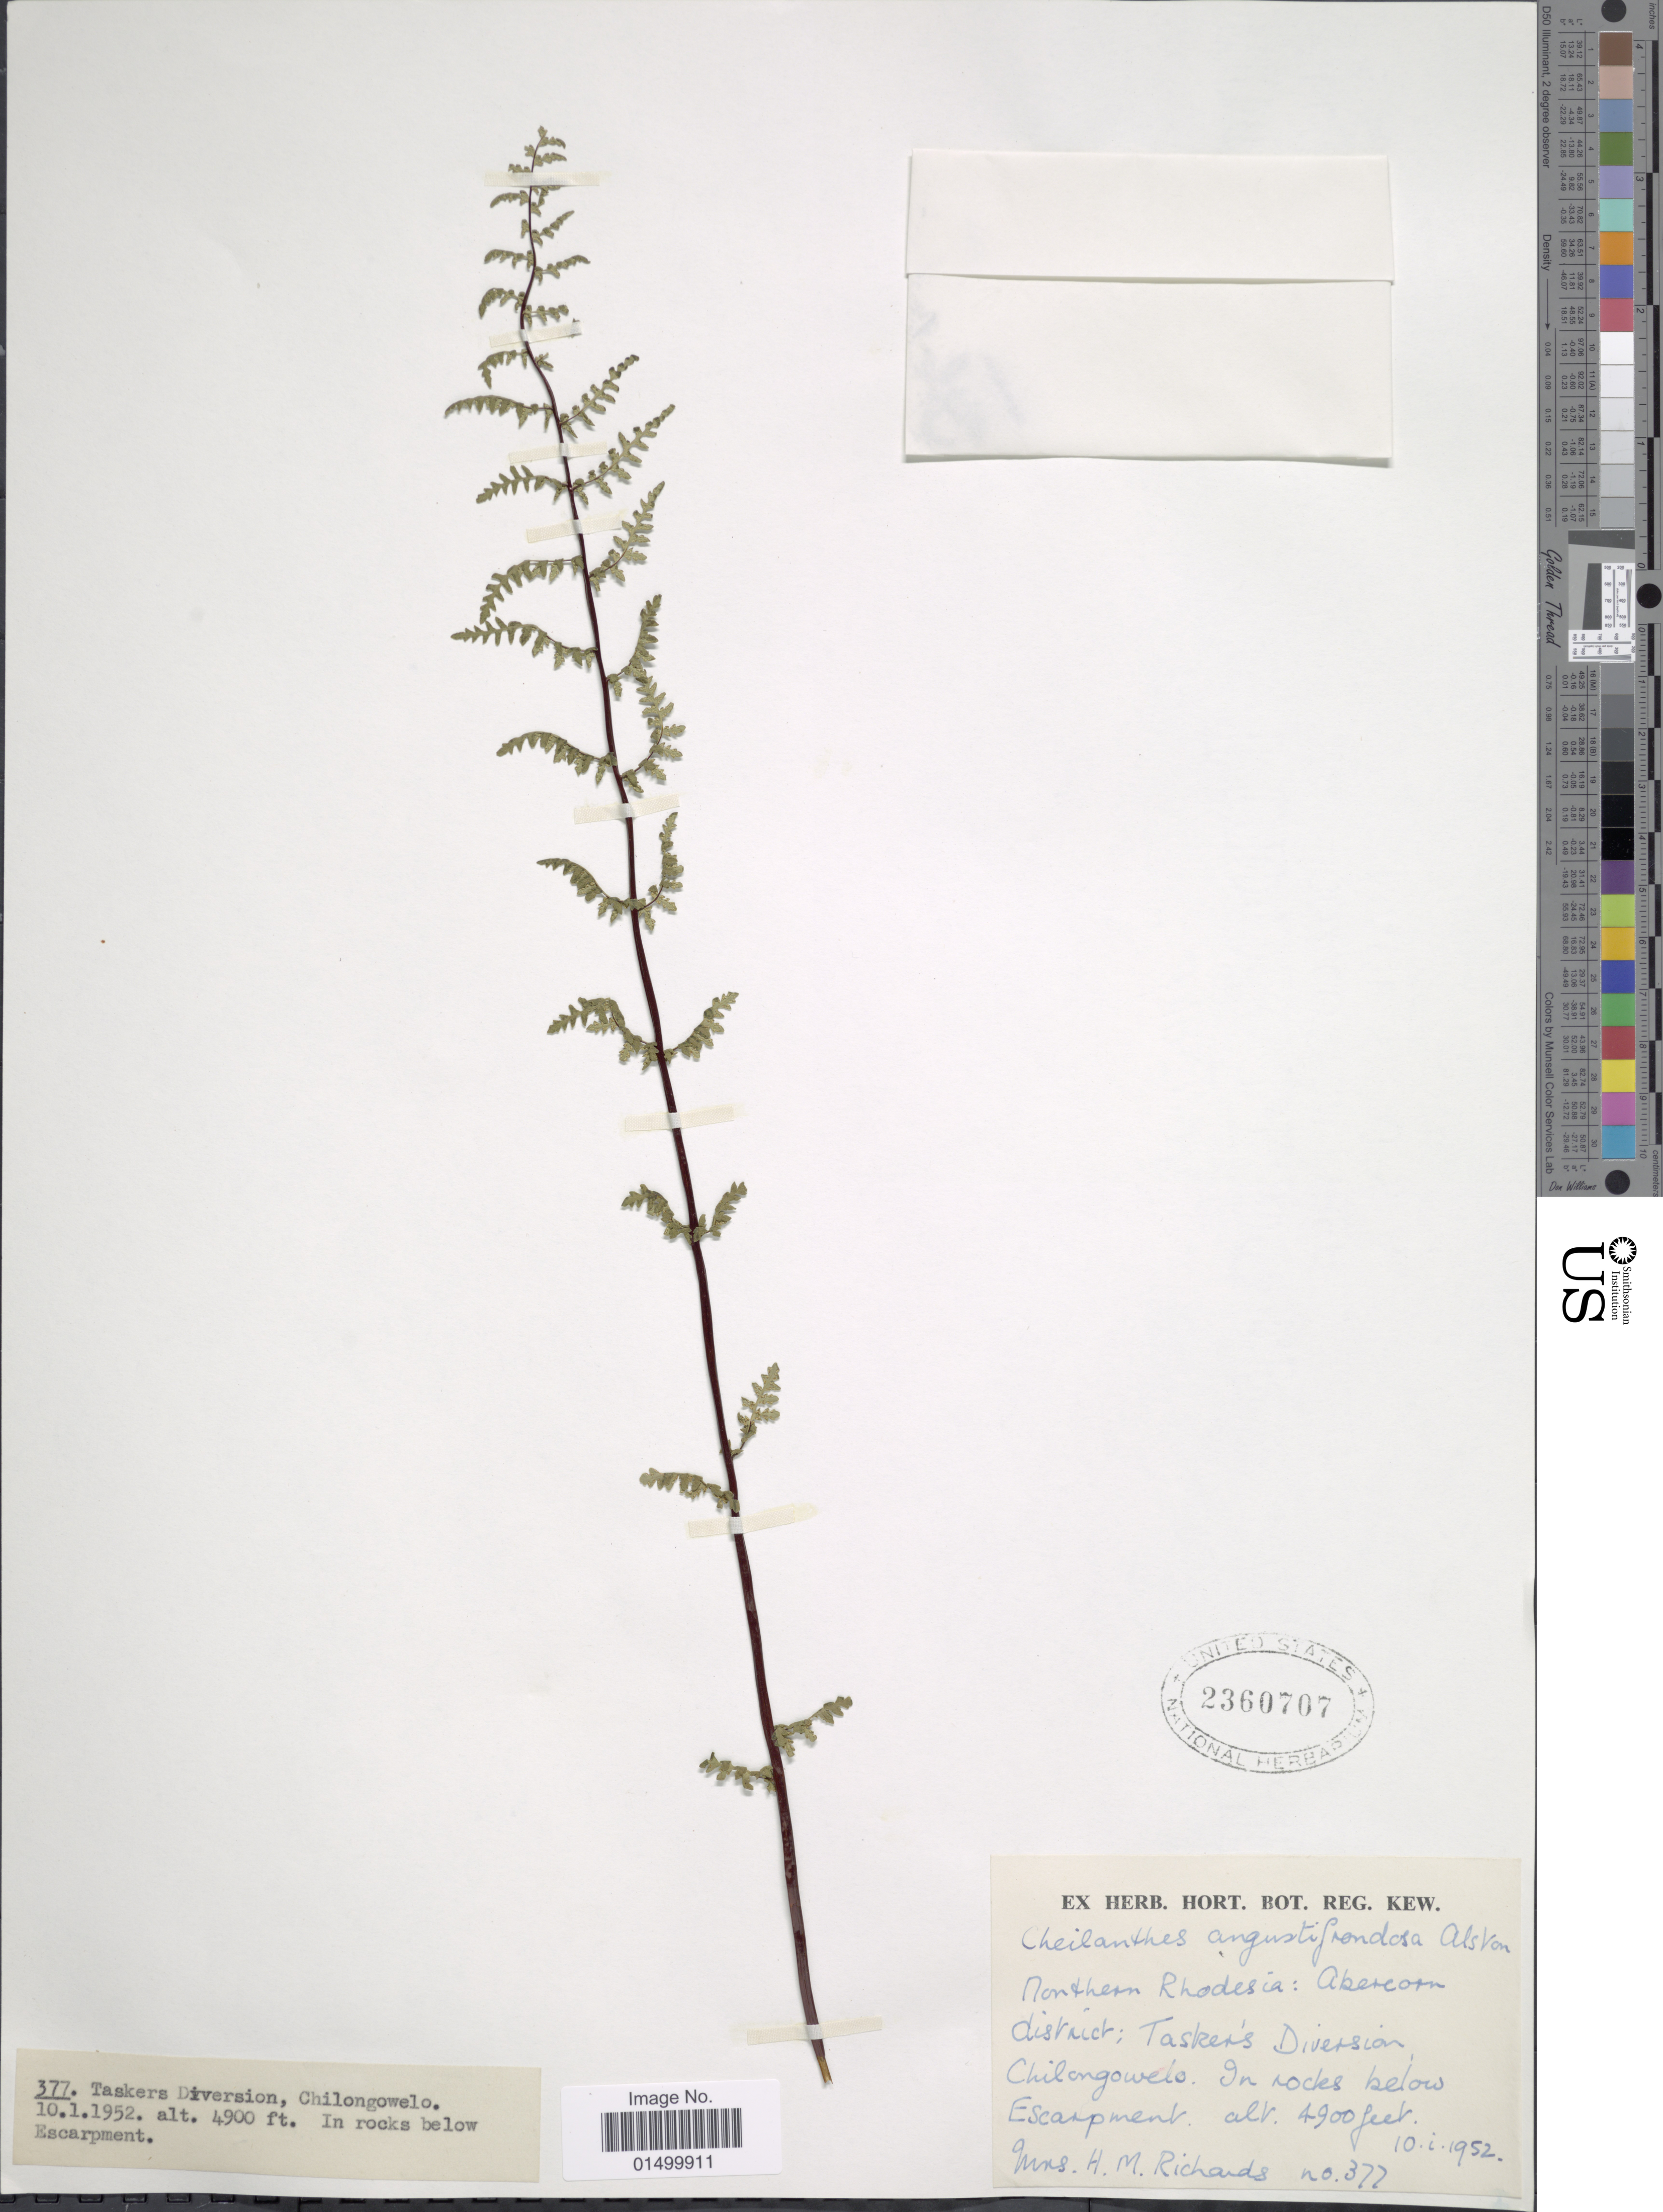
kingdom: Plantae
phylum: Tracheophyta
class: Polypodiopsida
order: Polypodiales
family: Pteridaceae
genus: Cheilanthes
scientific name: Cheilanthes angustifrondosa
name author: Alston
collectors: H. Richards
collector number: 377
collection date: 1952-01-10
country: Zambia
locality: Aberom, District: Tasker's Division, Northern Rhodesia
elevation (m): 1494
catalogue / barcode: US 2360707